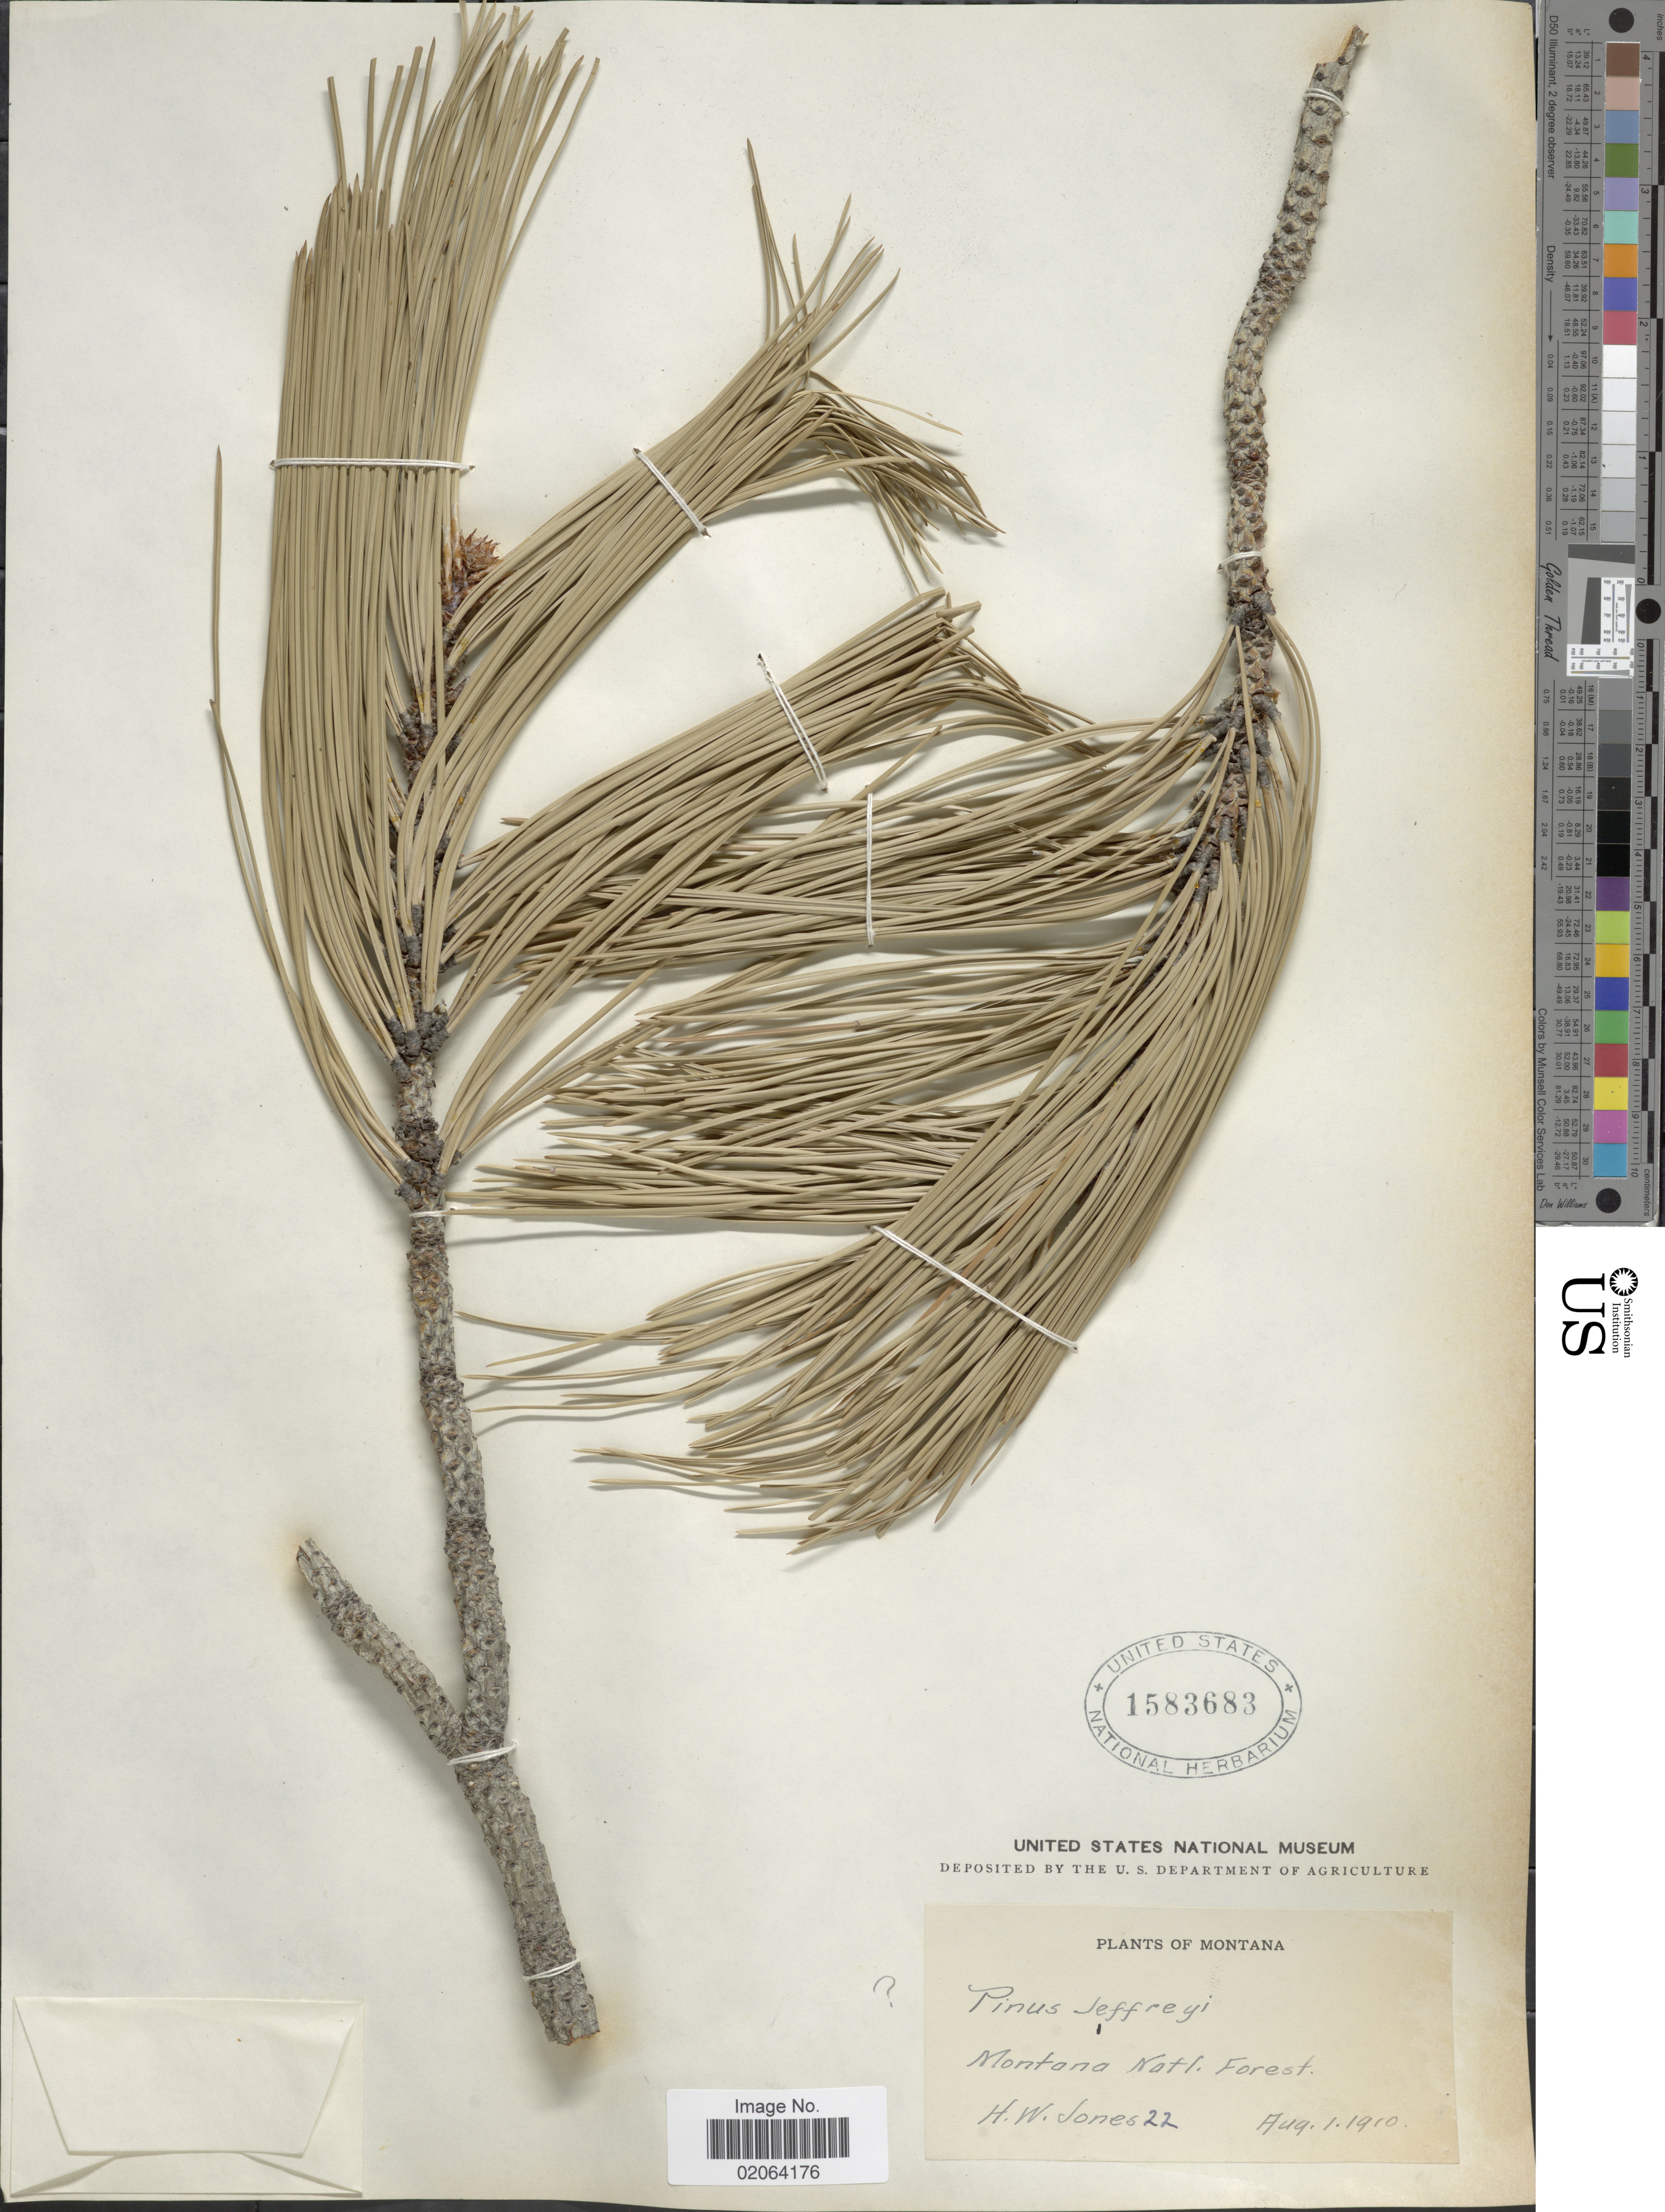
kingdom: Plantae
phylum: Tracheophyta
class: Pinopsida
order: Pinales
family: Pinaceae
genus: Pinus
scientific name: Pinus jeffreyi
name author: Balf.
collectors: H. Jones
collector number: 22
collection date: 1910-08-01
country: United States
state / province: Montana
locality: Montana Natl. Forest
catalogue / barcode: US 1583683